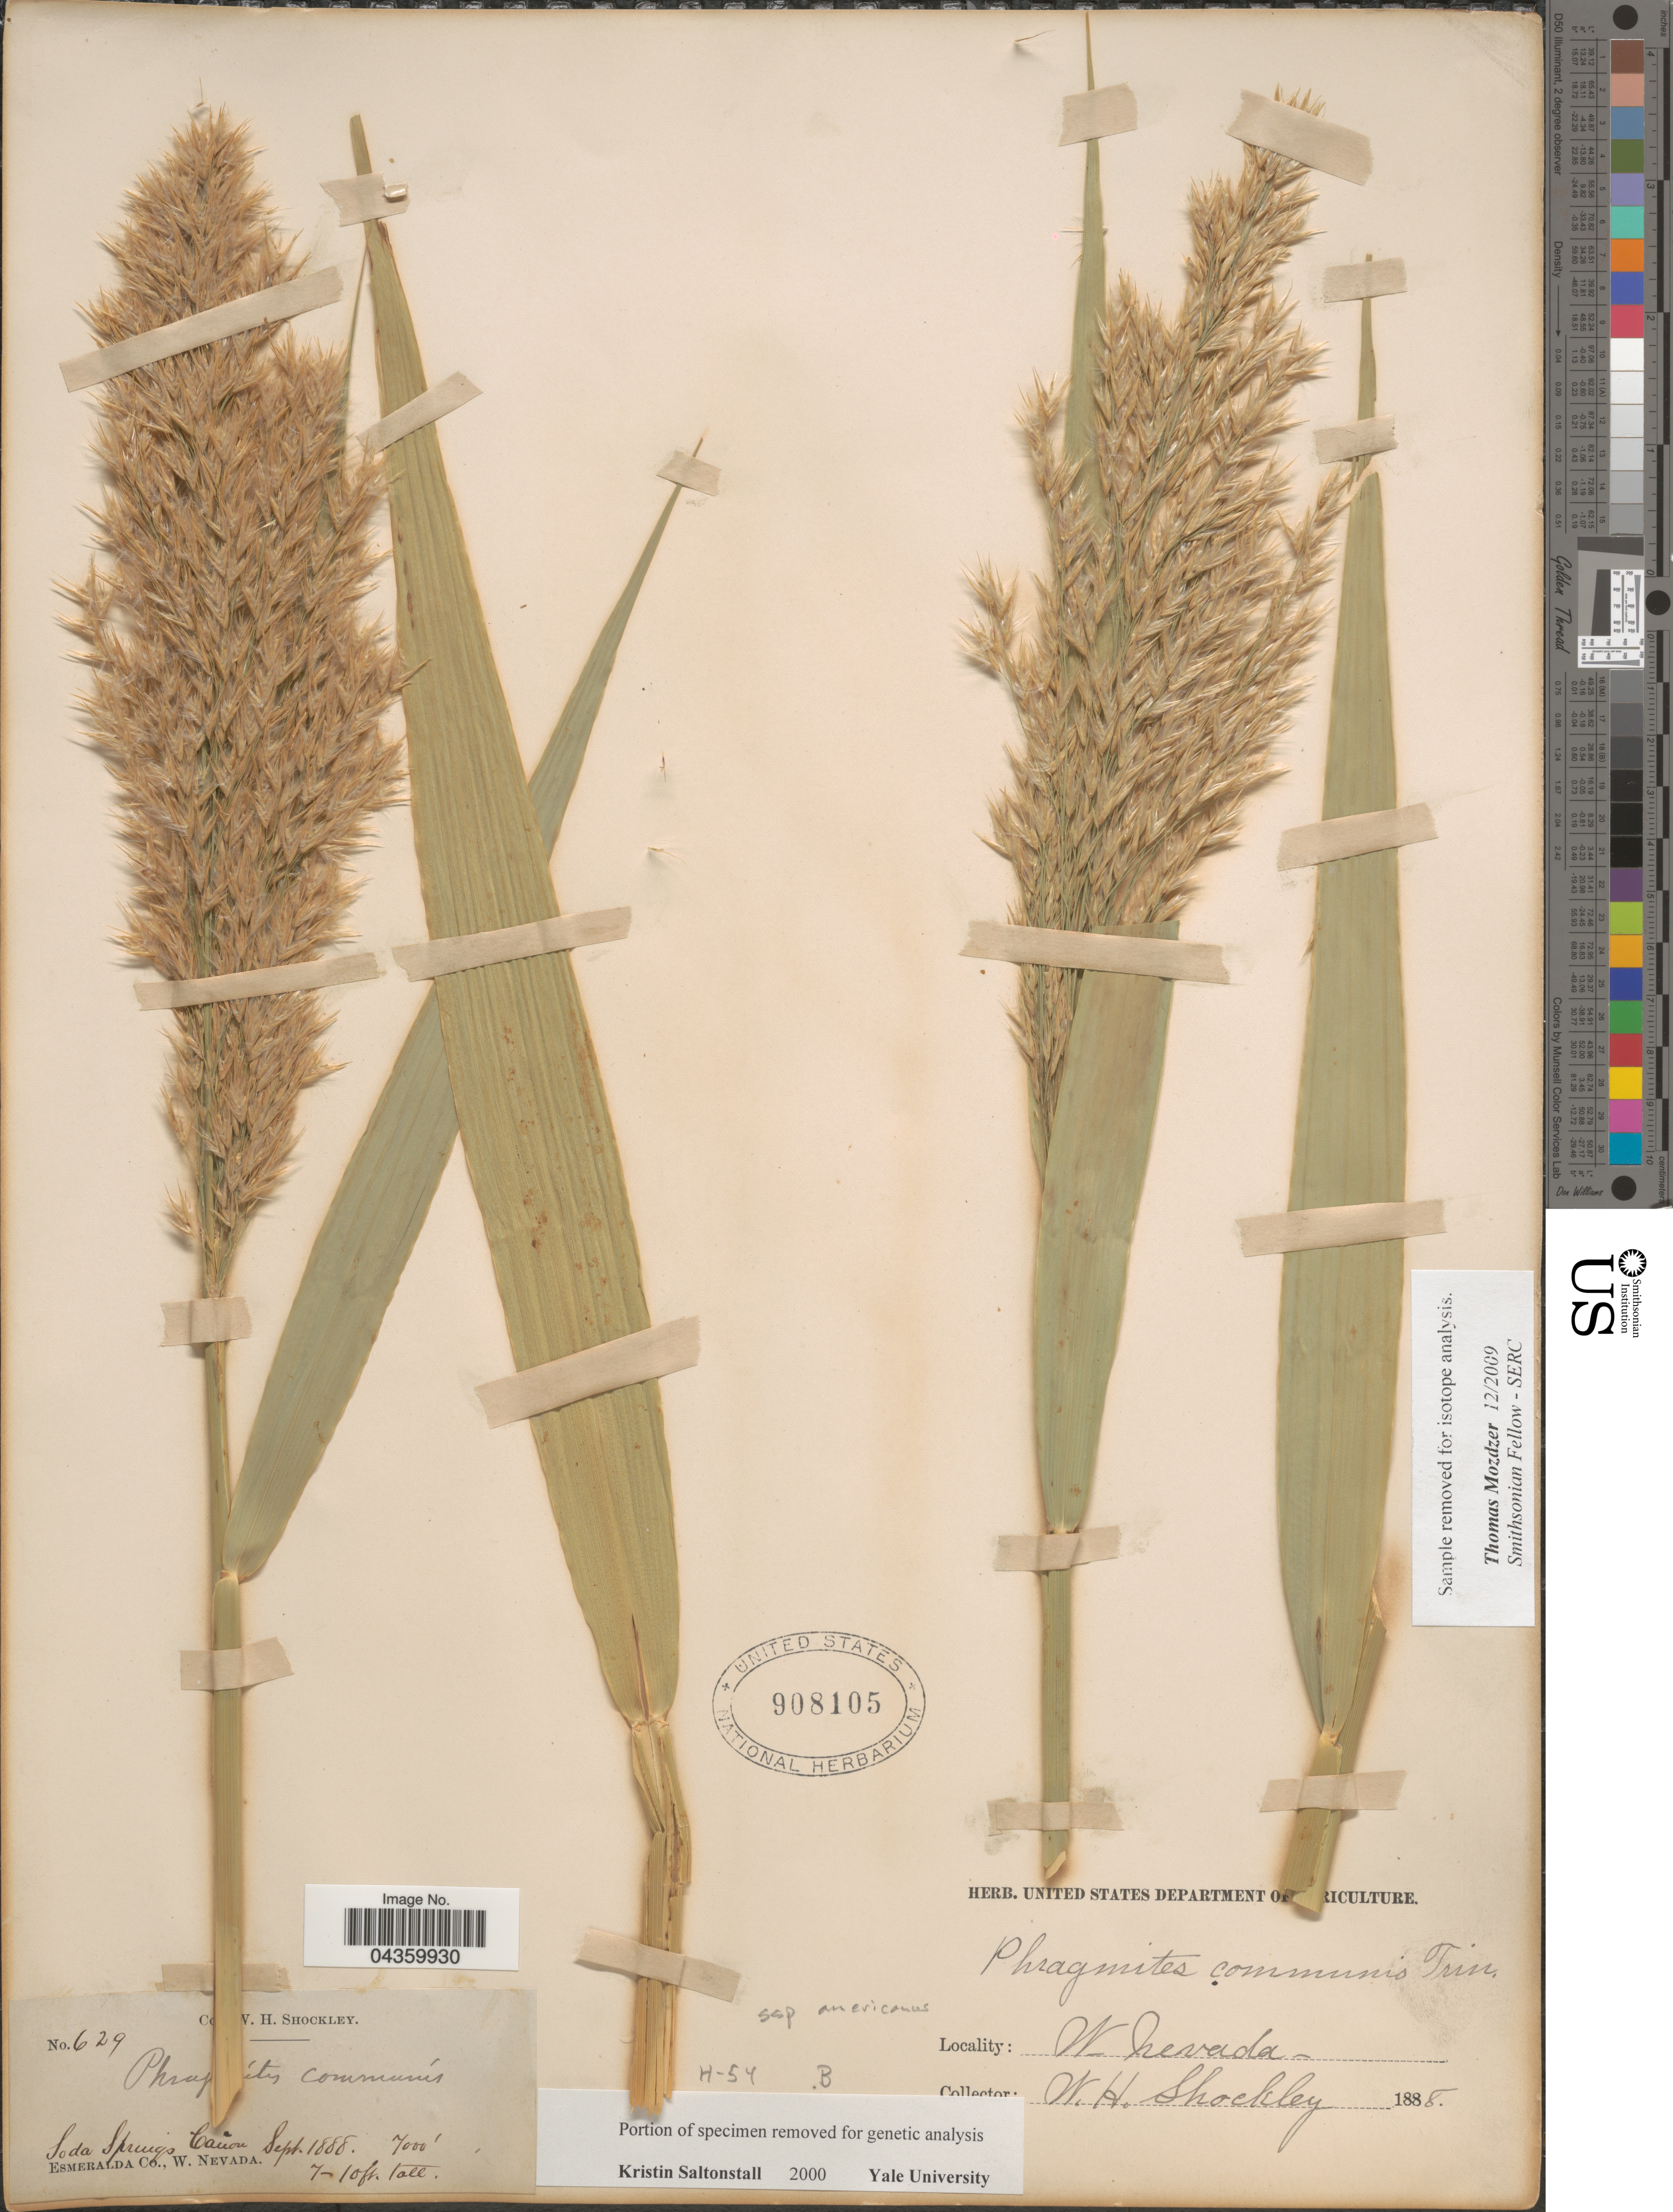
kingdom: Plantae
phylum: Tracheophyta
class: Liliopsida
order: Poales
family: Poaceae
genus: Phragmites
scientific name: Phragmites australis subsp. americanus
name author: Saltonstall & et al.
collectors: W. Shockley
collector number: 629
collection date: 1888-09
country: United States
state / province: Nevada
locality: Soda Springs Cañon. W. Nevada.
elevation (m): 2134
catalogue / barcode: US 908105